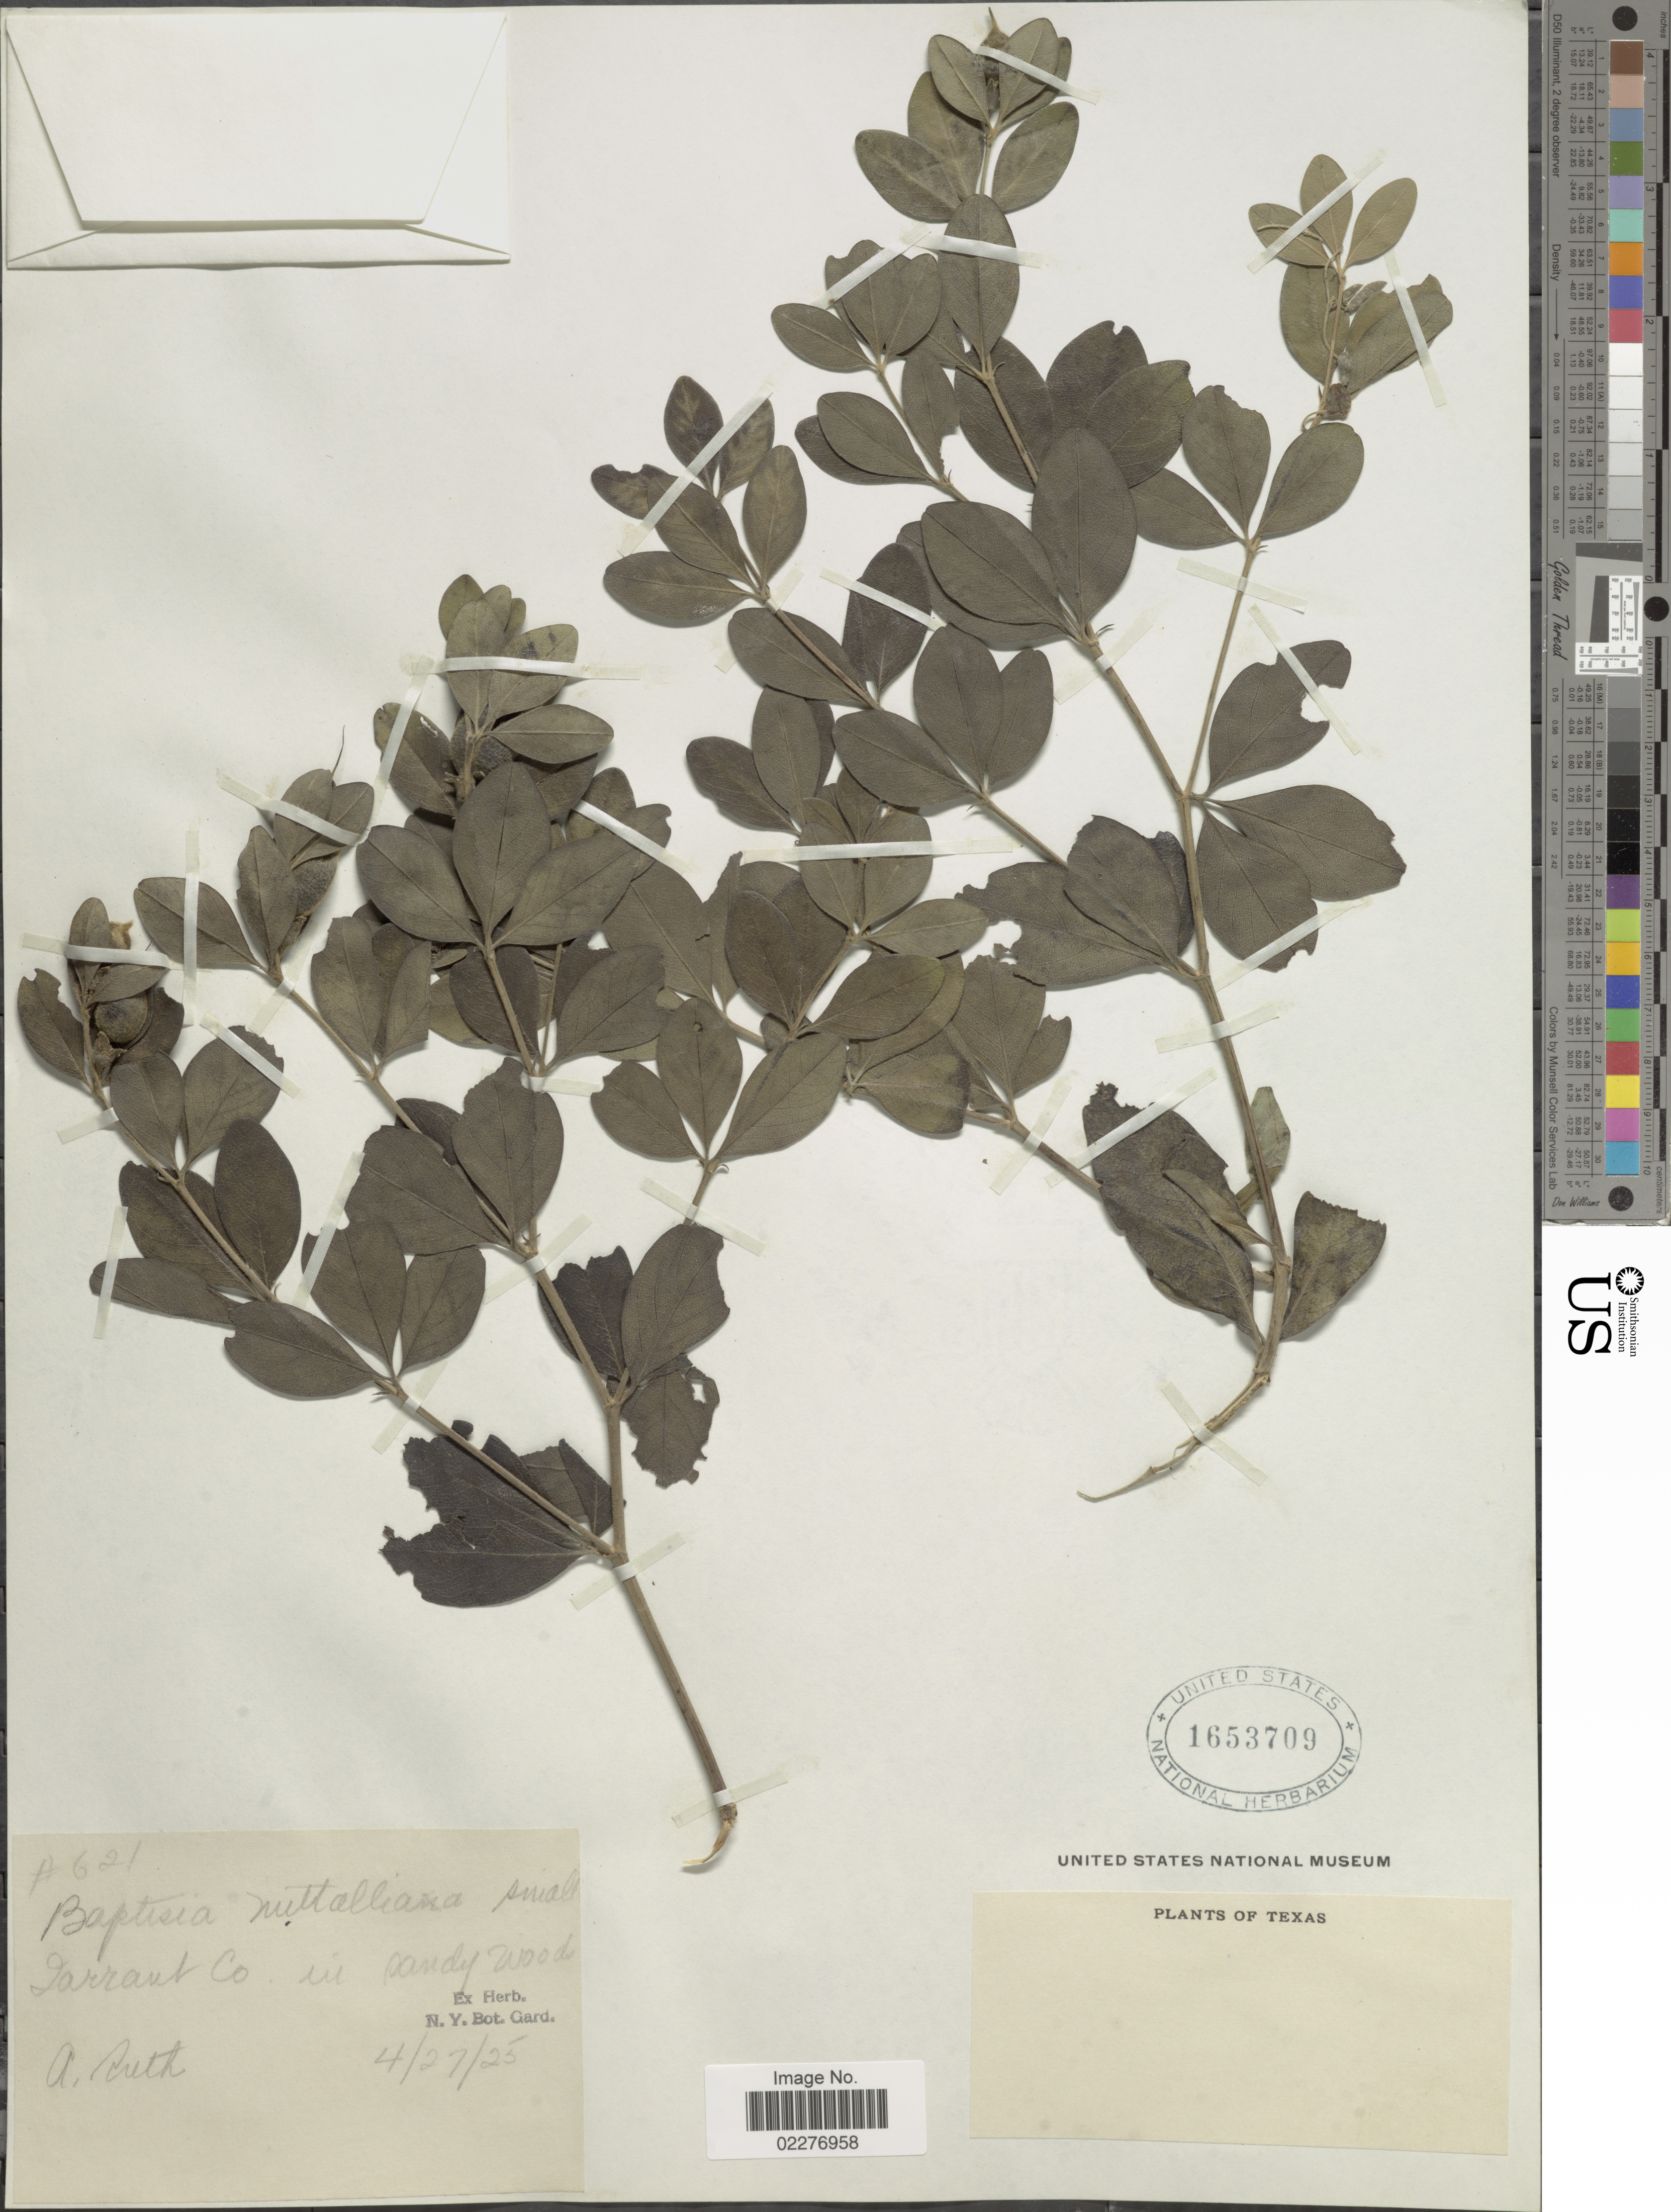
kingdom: Plantae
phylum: Tracheophyta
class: Magnoliopsida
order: Fabales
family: Fabaceae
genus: Baptisia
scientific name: Baptisia nuttalliana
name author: Small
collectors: A. Ruth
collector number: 621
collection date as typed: Transcribed d/m/y: 27/4/25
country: United States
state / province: Texas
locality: Tarrant Co, in sandy woods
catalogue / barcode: US 1653709